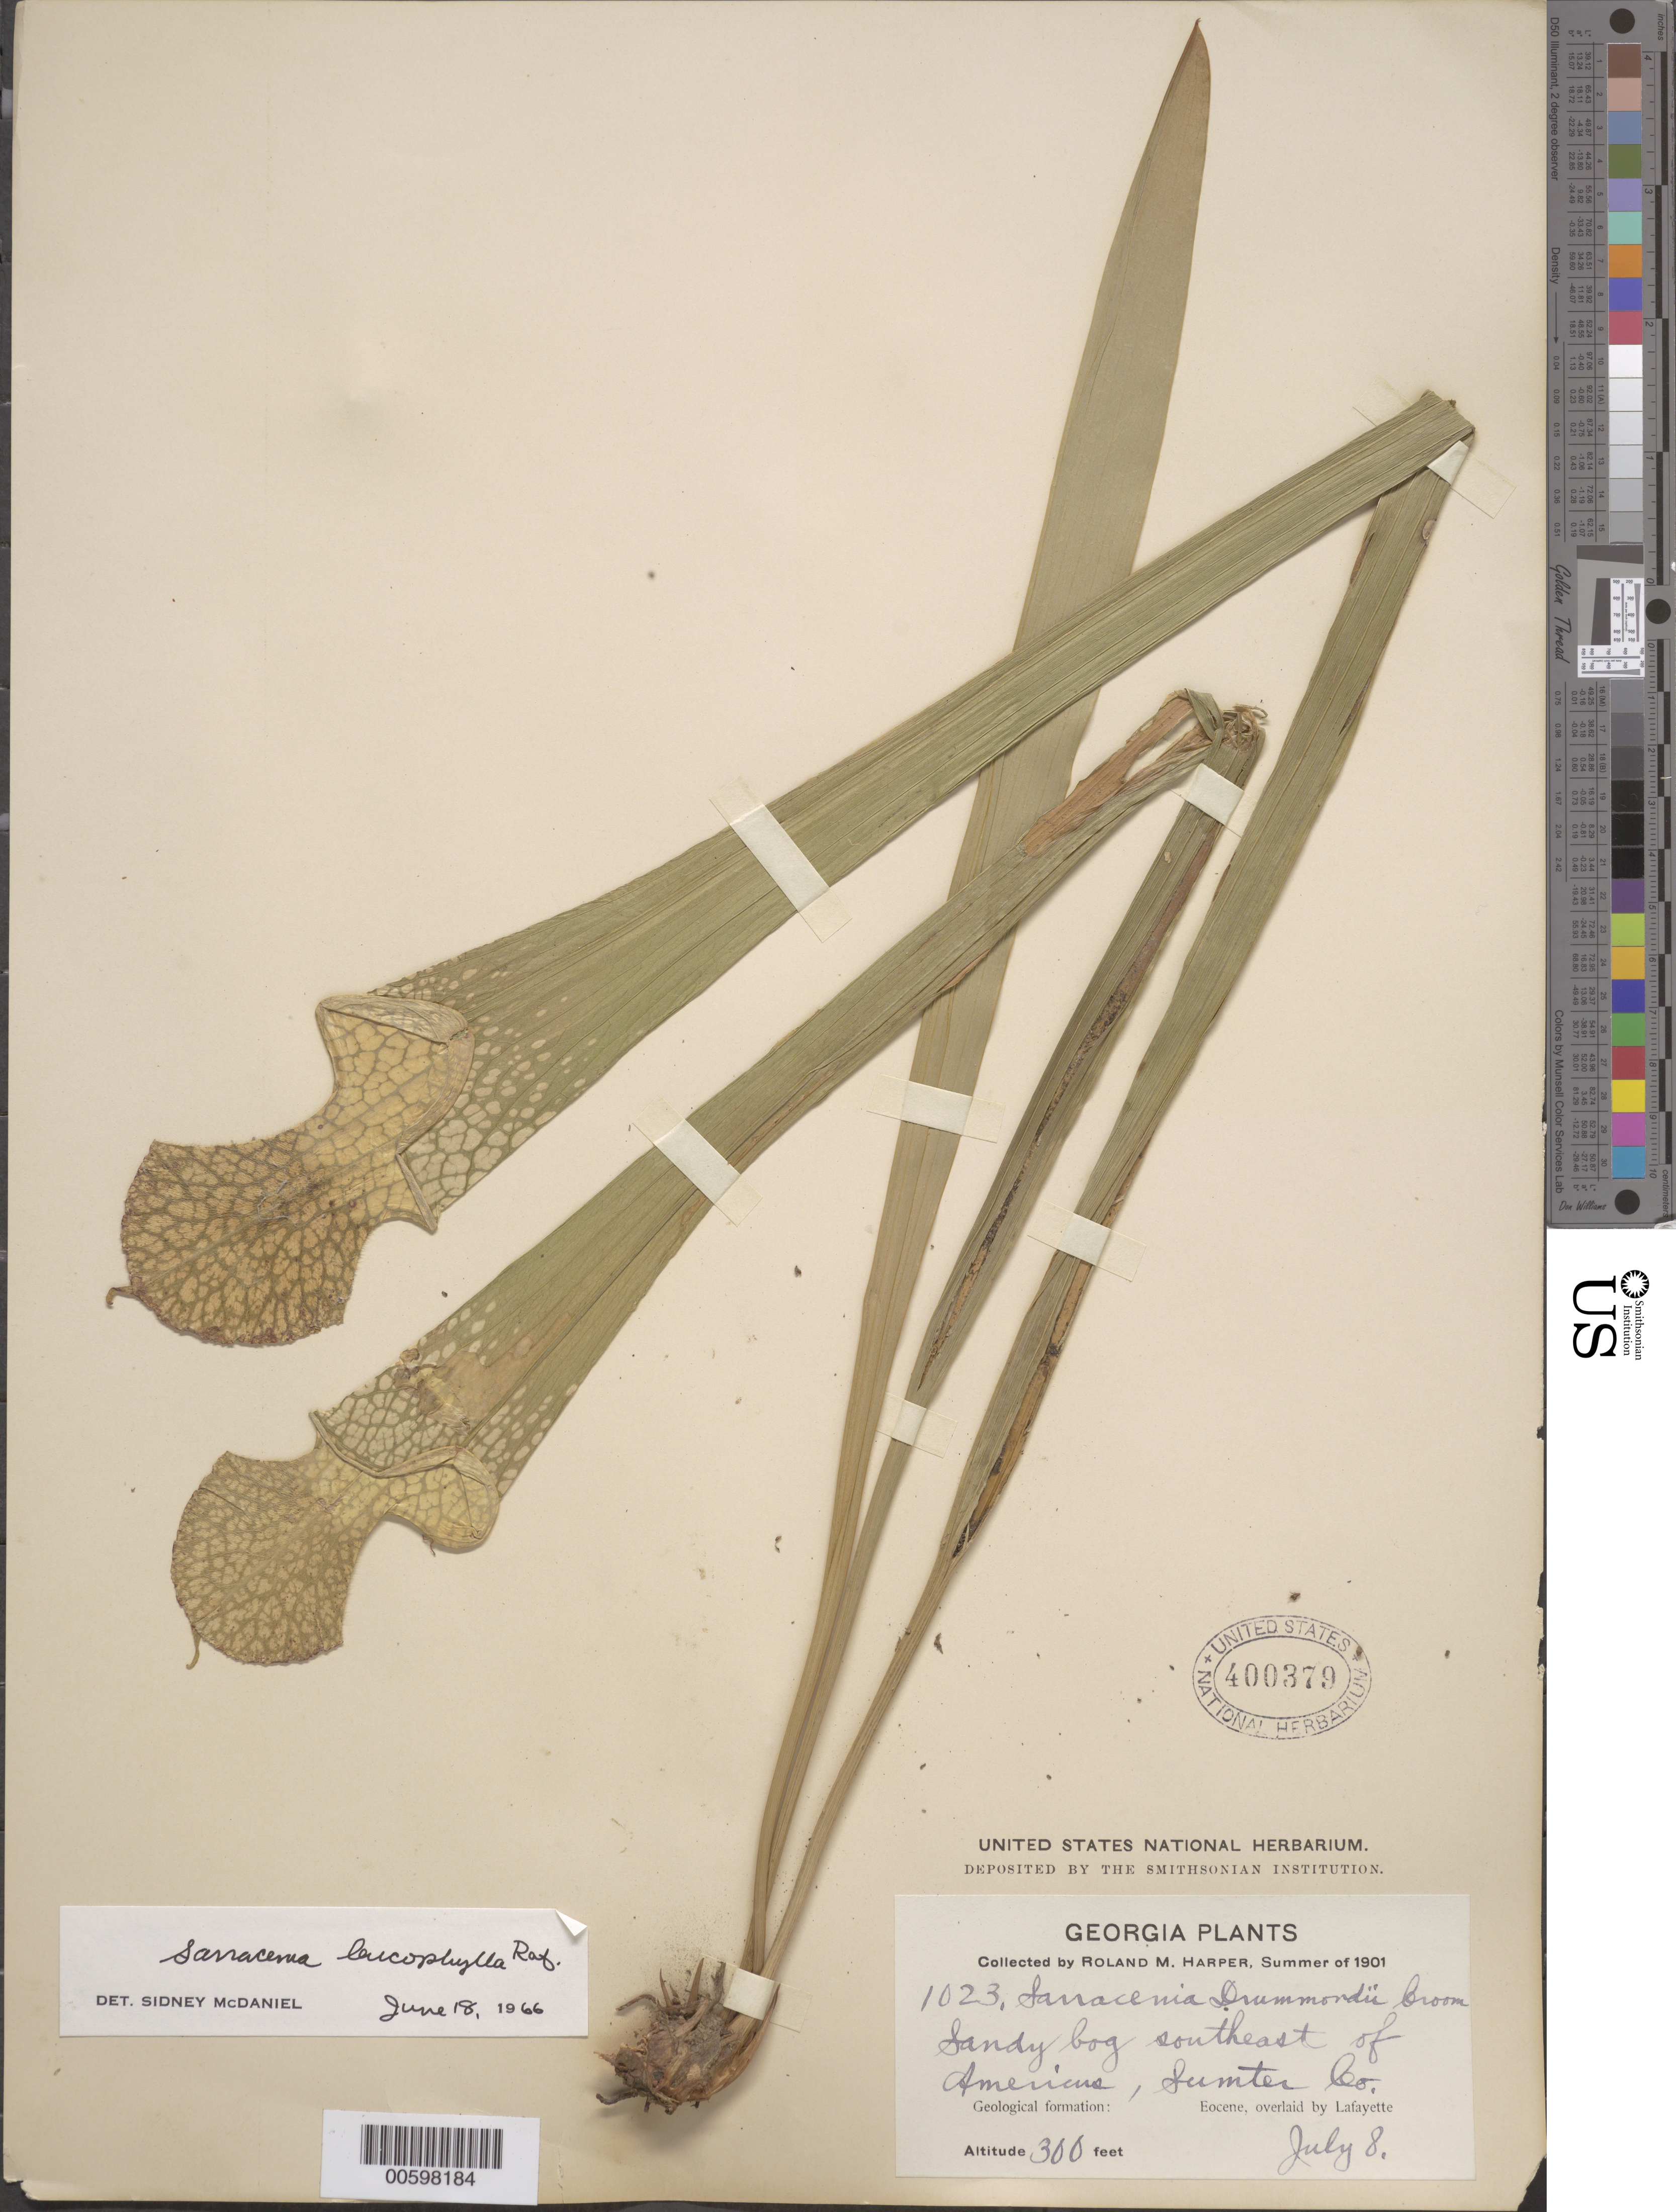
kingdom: Plantae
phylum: Tracheophyta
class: Magnoliopsida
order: Ericales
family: Sarraceniaceae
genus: Sarracenia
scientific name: Sarracenia leucophylla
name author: Raf.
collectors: R. M. Harper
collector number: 1023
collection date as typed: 08 Jul 1901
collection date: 1901-07-08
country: United States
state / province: Georgia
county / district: Sumter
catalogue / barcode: US 400379